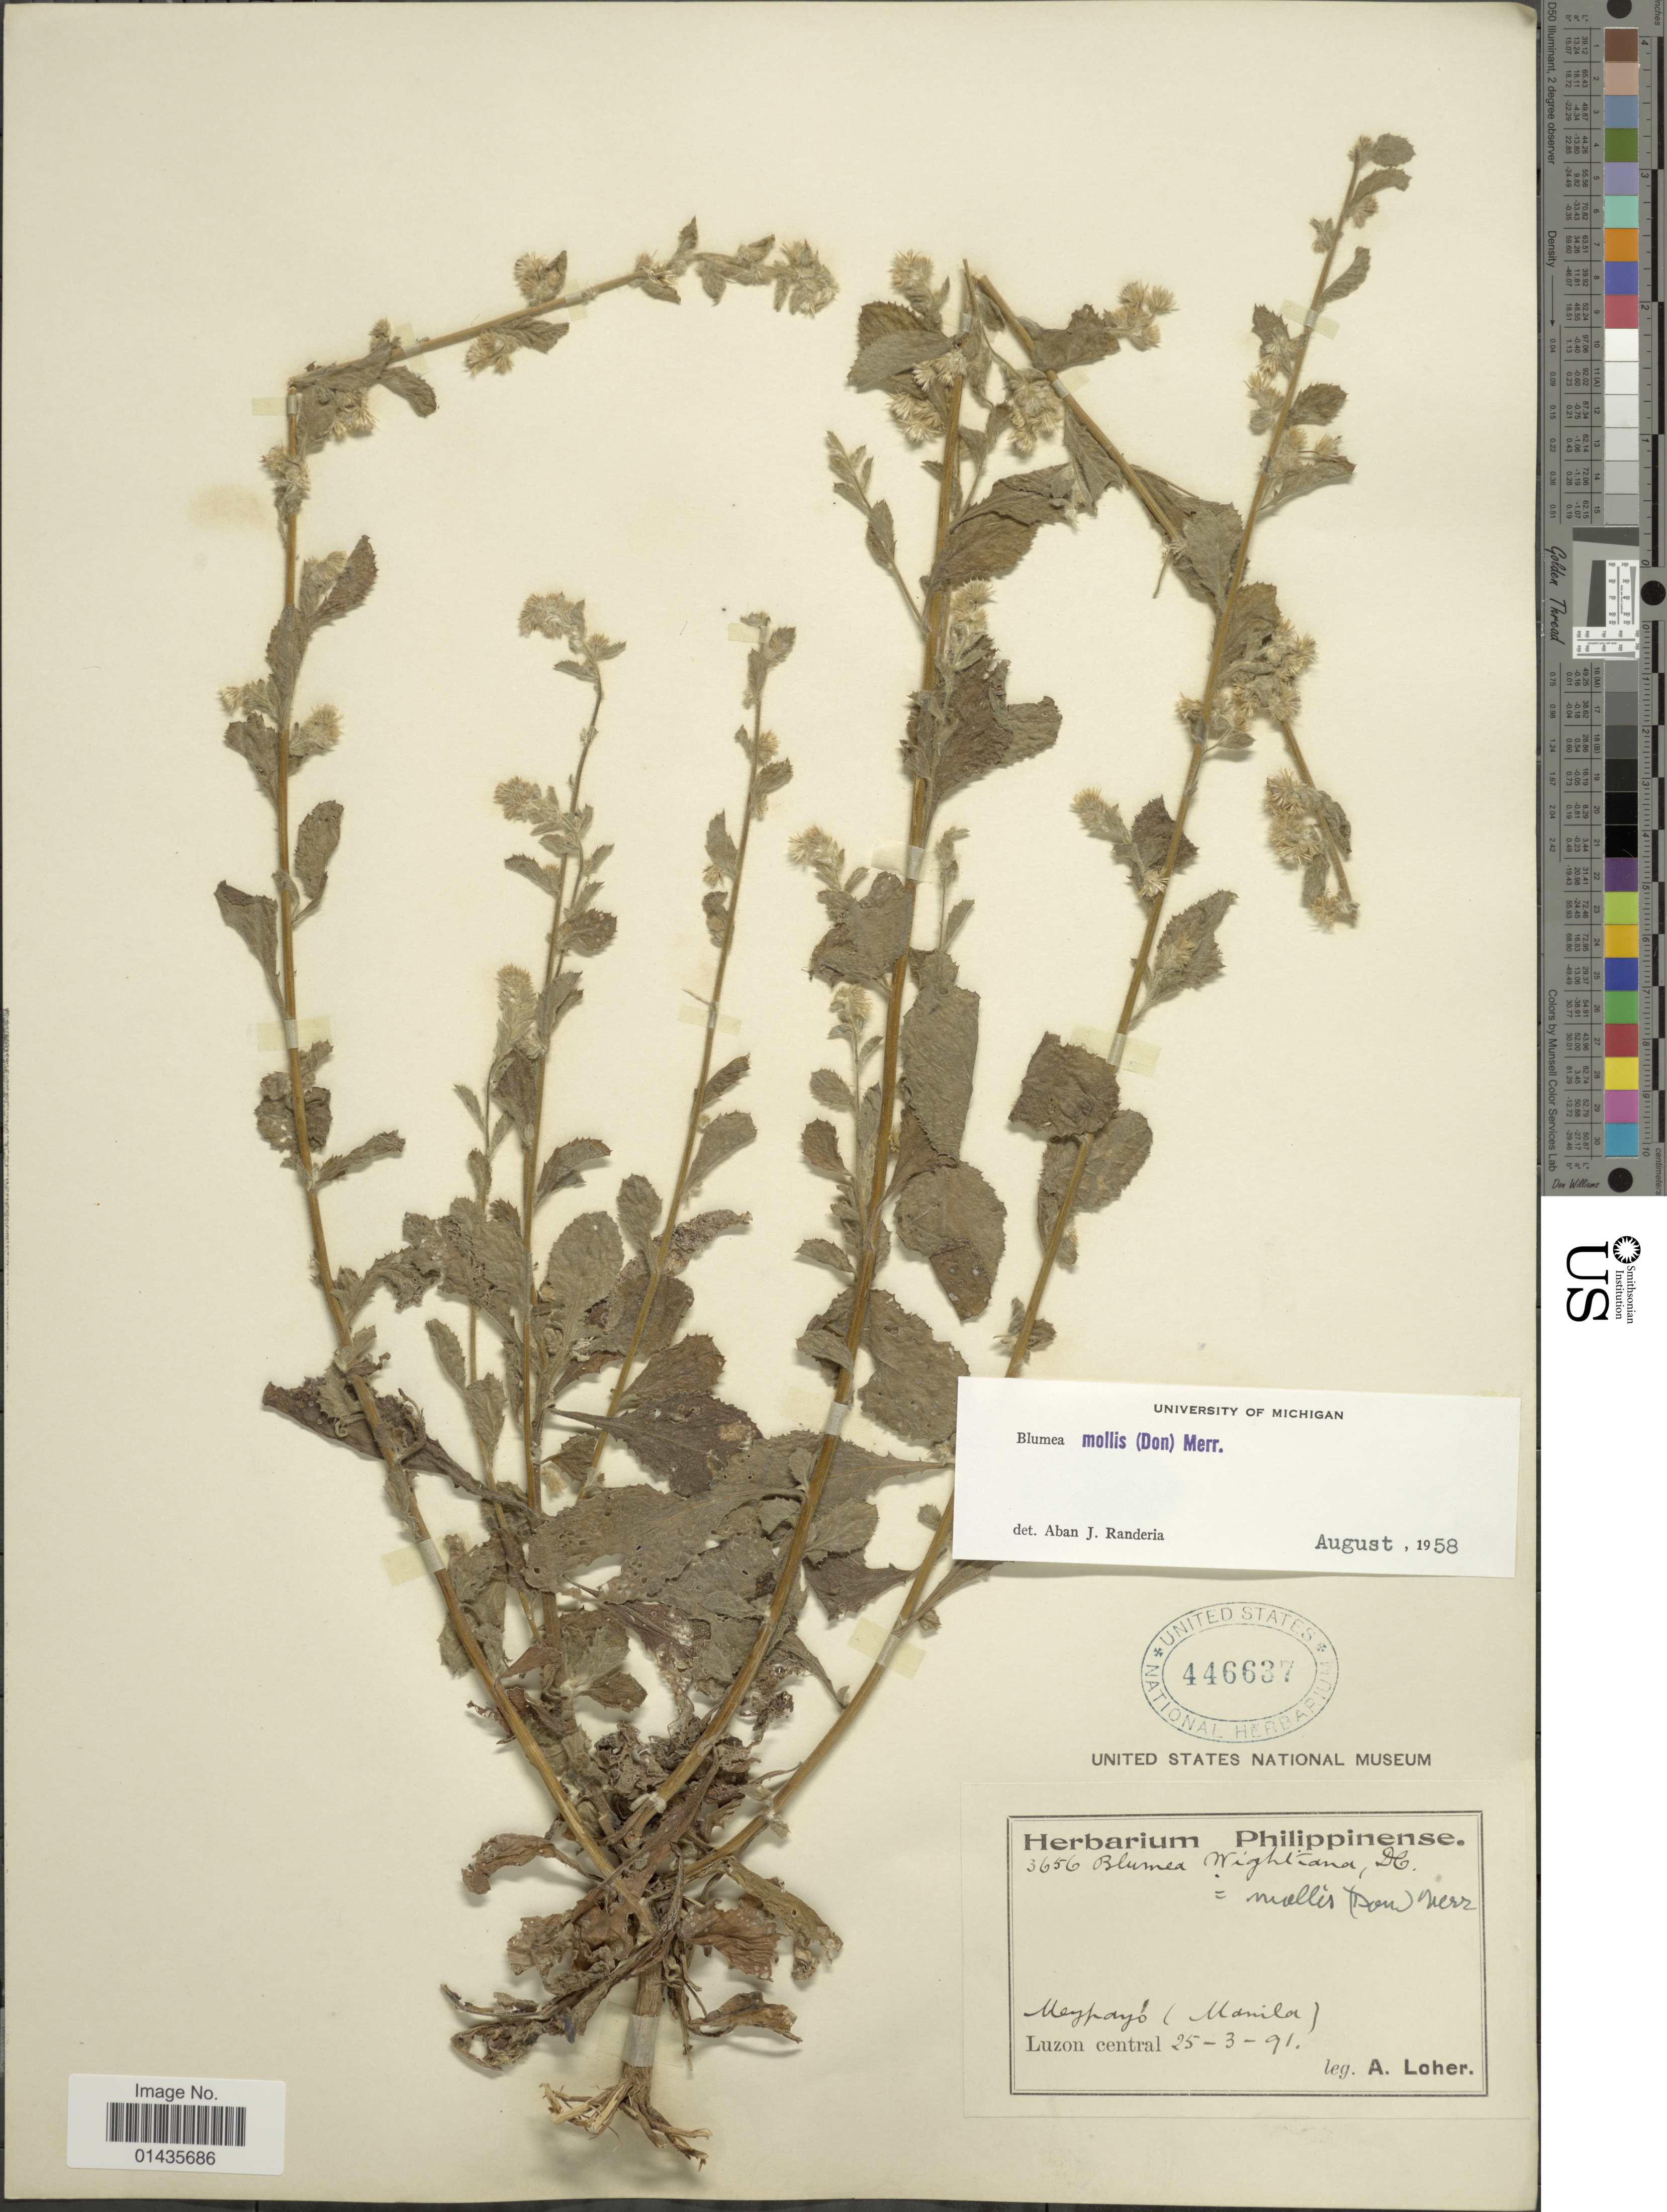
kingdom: Plantae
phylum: Tracheophyta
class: Magnoliopsida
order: Asterales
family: Asteraceae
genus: Blumea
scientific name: Blumea mollis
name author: (D. Don) Merr.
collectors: A. Loher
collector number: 3656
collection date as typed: Transcribed d/m/y: 25/3/91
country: Philippines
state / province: Central Luzon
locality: Maypajo (Manila), Luzon Central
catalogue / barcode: US 446637